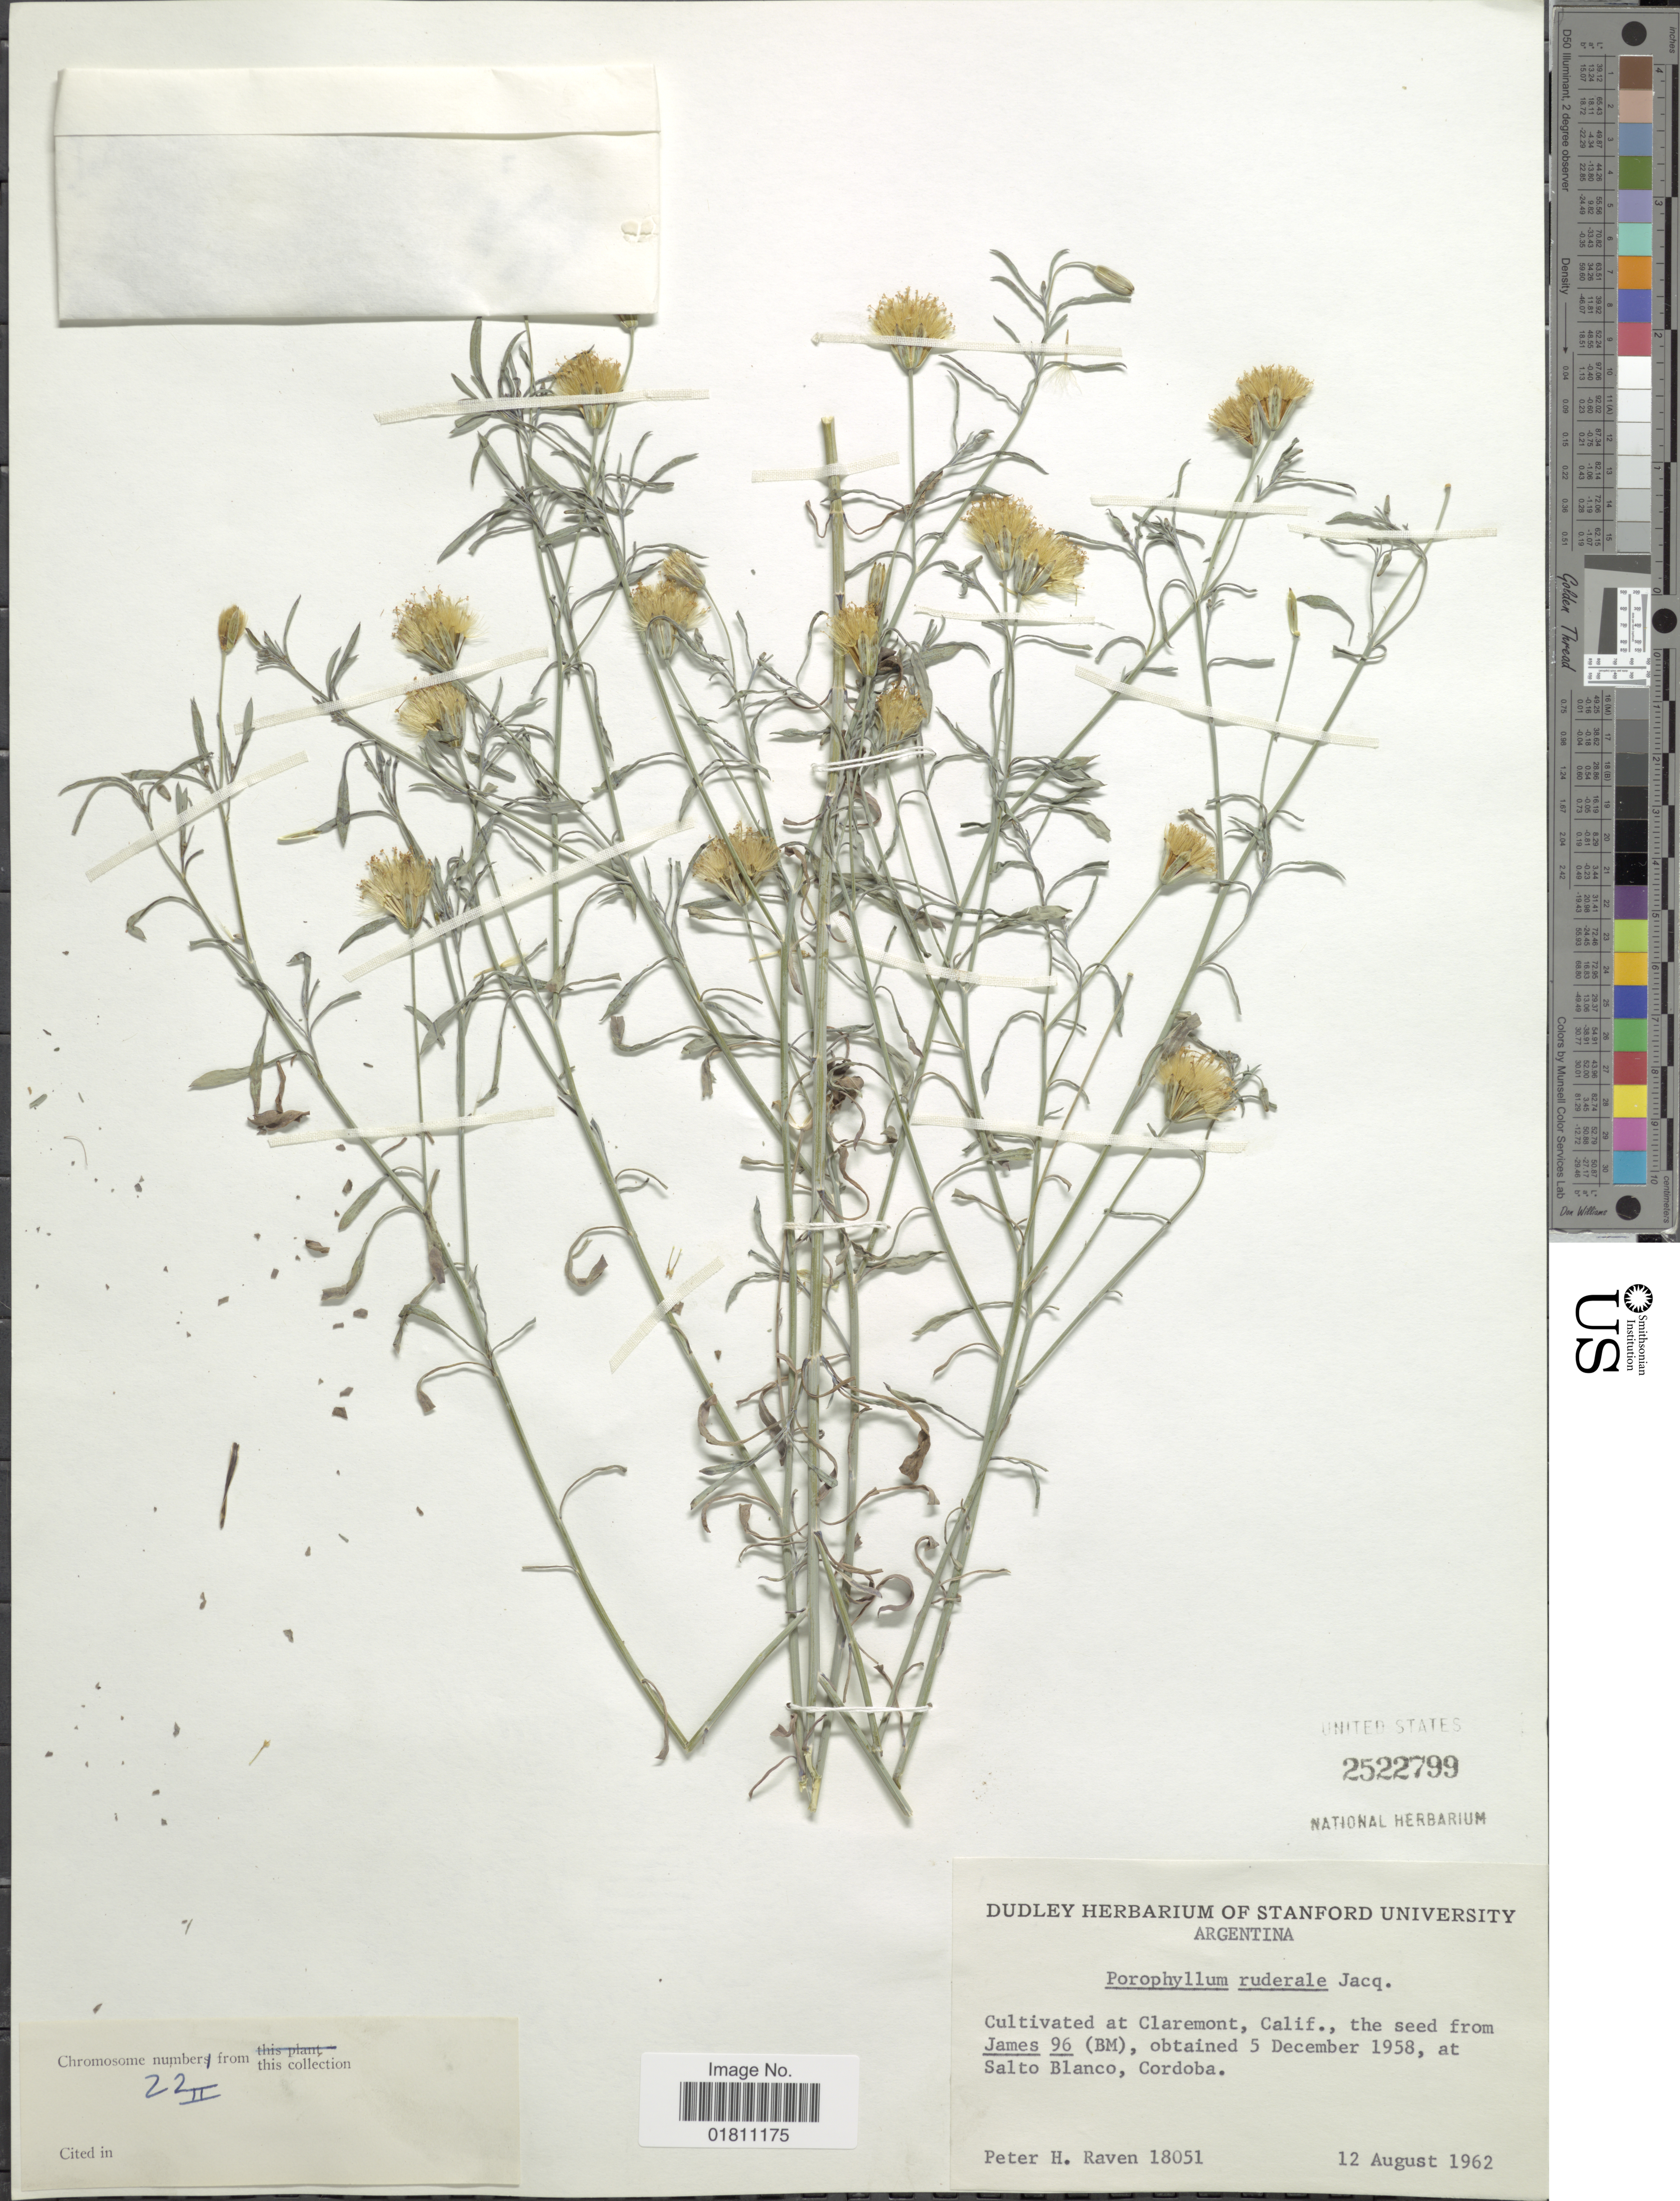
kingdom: Plantae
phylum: Tracheophyta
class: Magnoliopsida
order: Asterales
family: Asteraceae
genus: Porophyllum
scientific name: Porophyllum ruderale subsp. ruderale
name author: (Jacq.) Cass.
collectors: P. Raven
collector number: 18051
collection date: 1962-08-12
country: United States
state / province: California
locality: Claremont, Calif.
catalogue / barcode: US 2522799